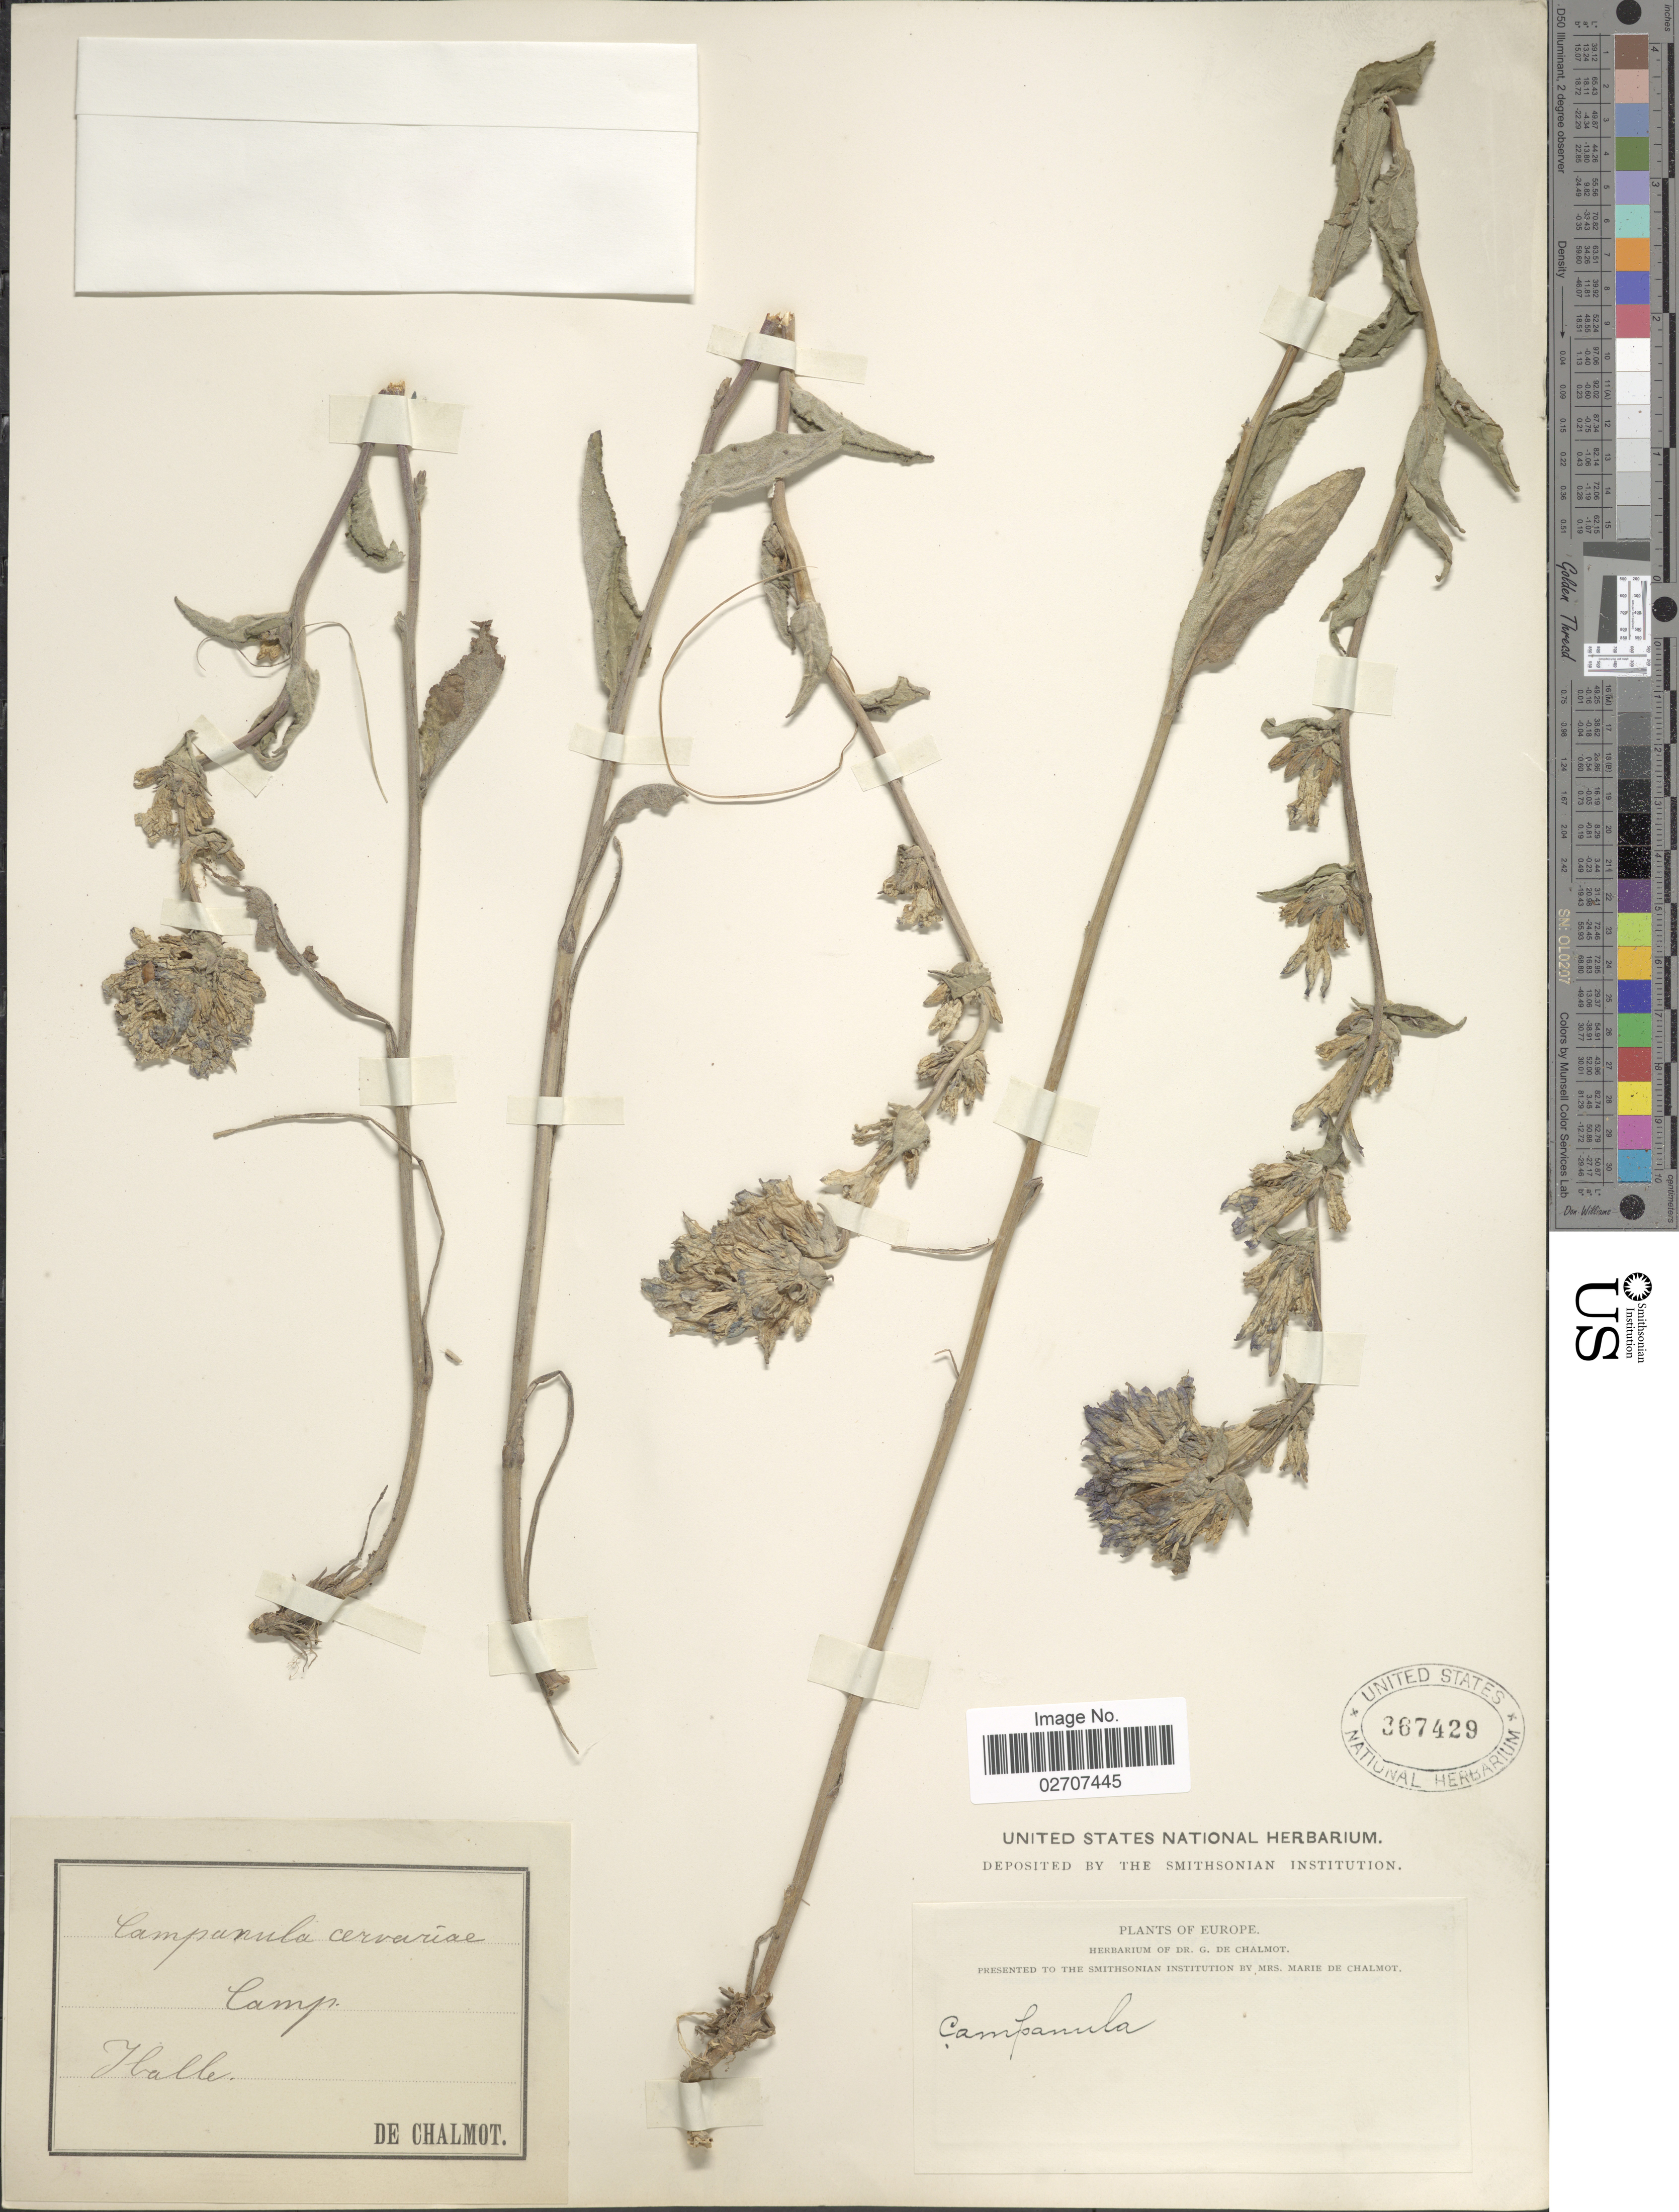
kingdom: Plantae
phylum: Tracheophyta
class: Magnoliopsida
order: Asterales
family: Campanulaceae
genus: Campanula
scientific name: Campanula cervicaria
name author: L.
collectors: G. de Chalmot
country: Germany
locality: Europe, Halle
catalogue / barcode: US 367429